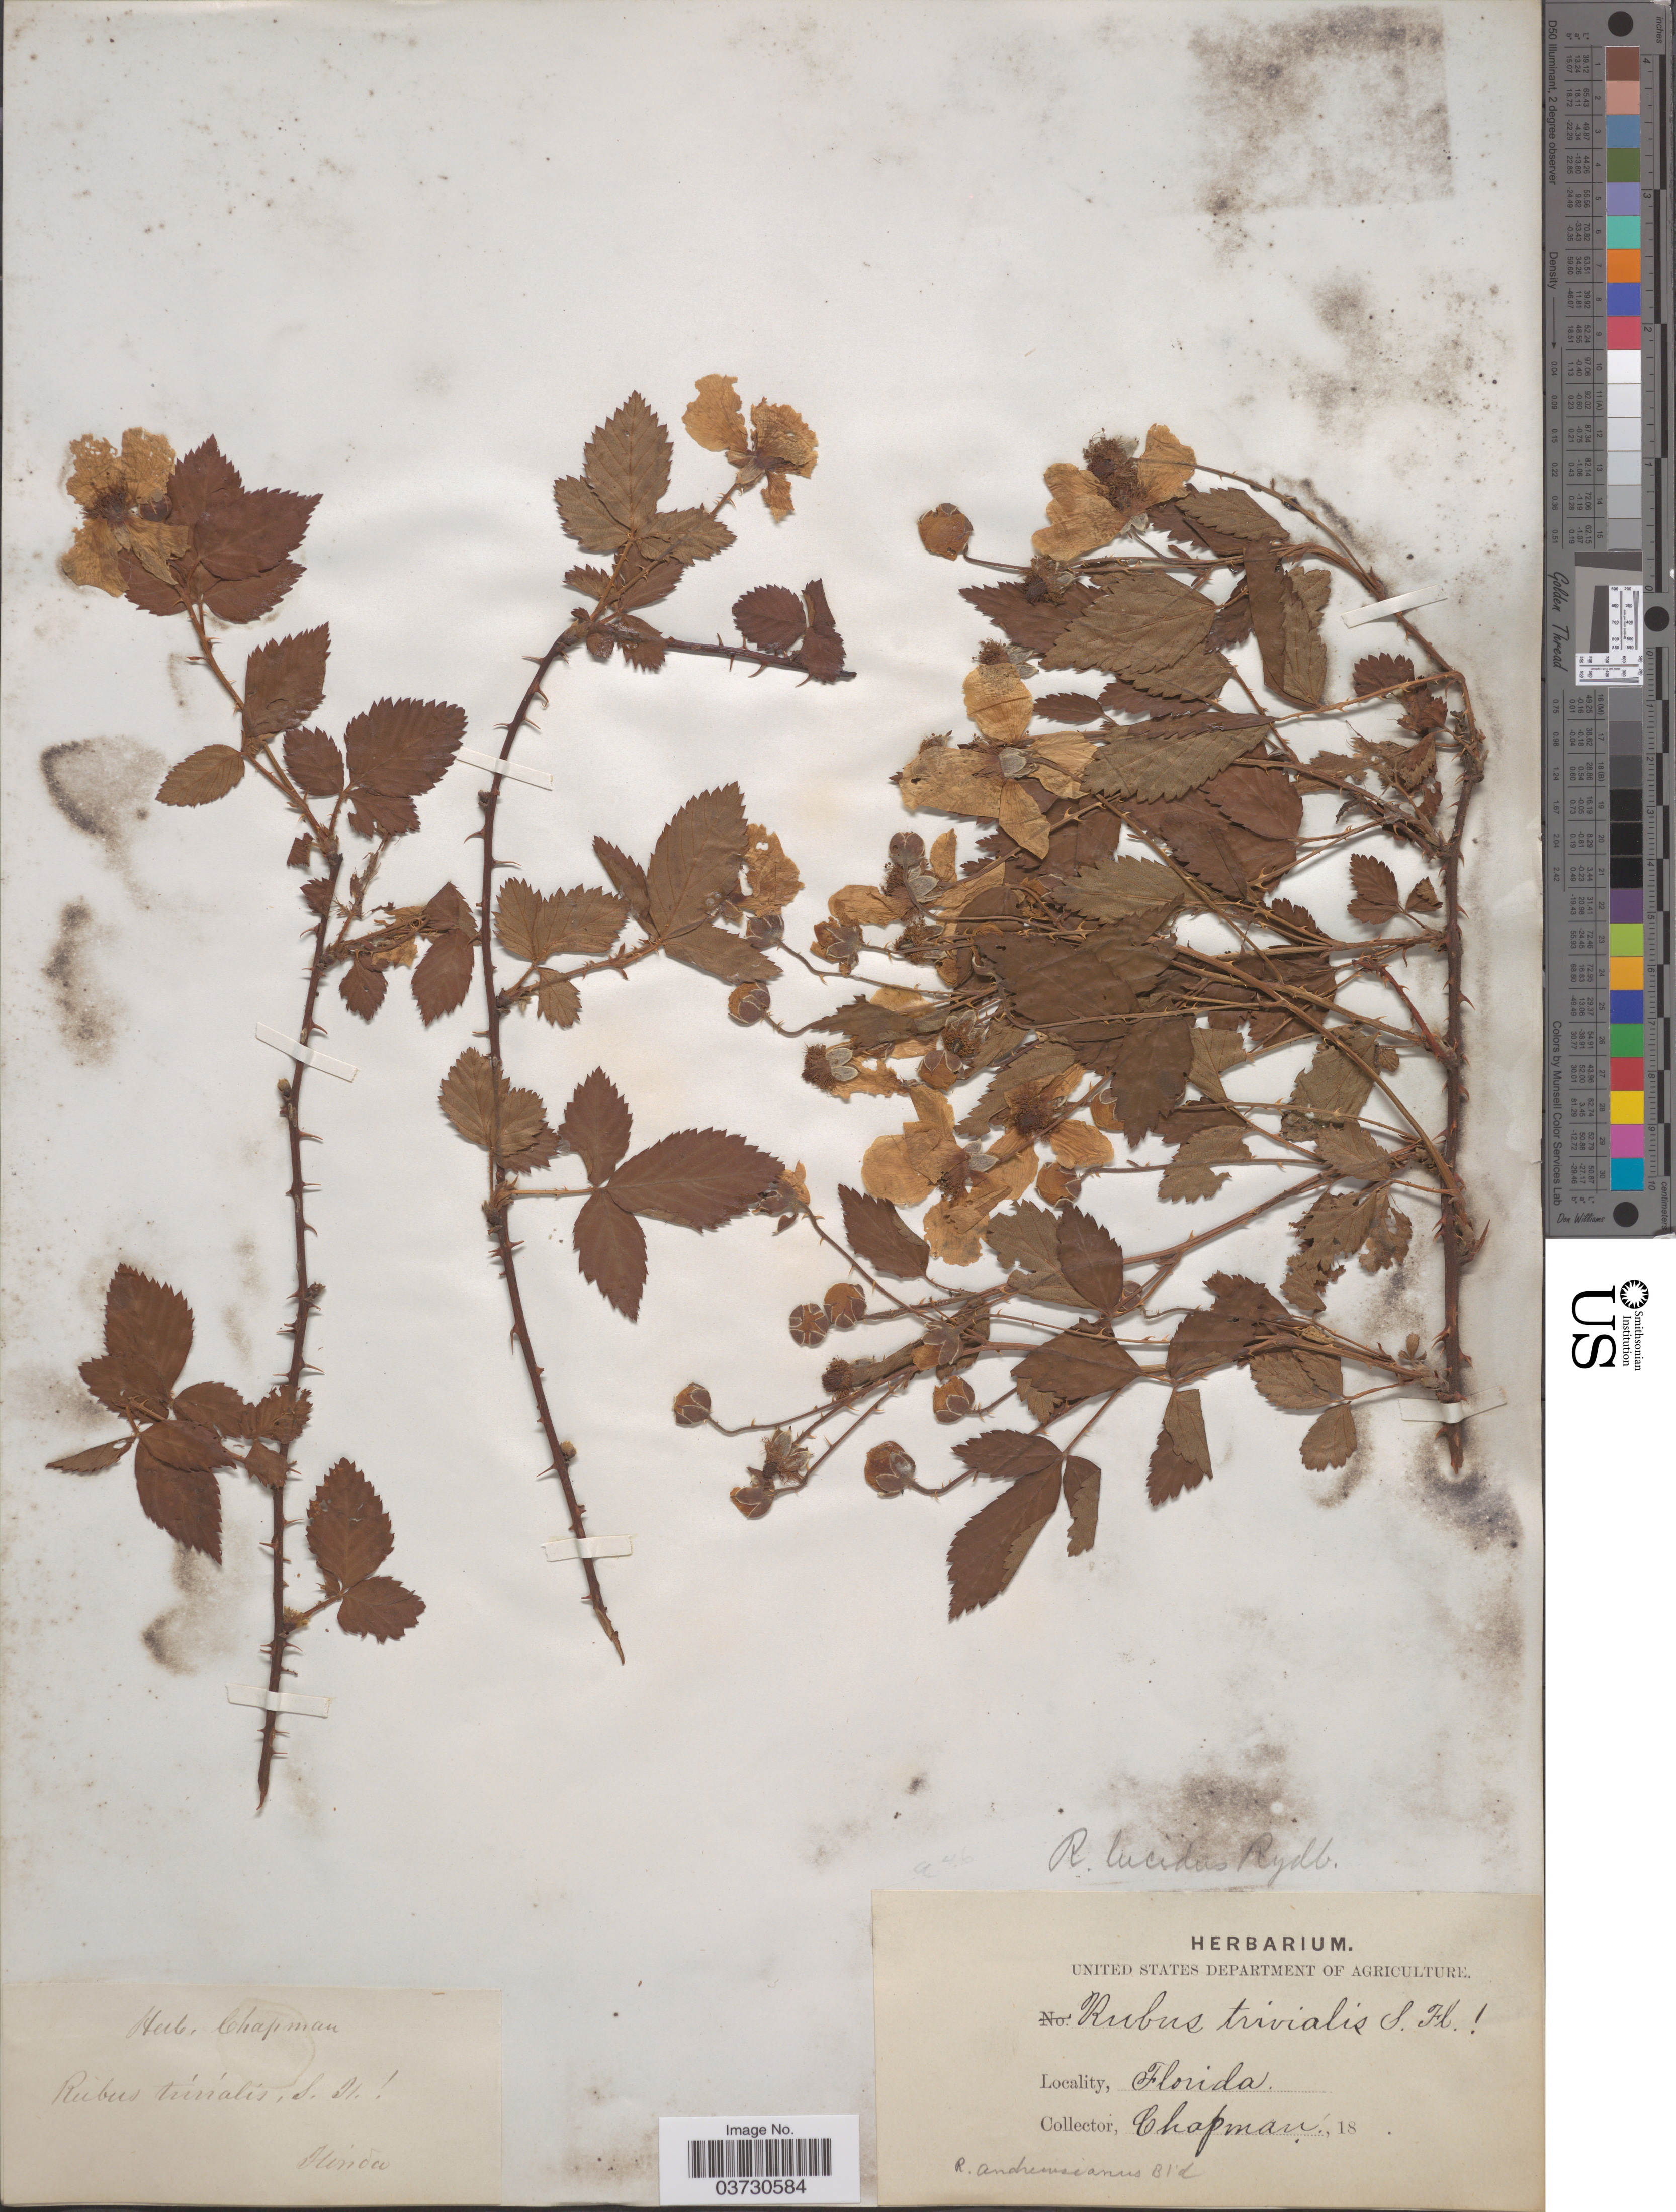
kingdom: Plantae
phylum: Tracheophyta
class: Magnoliopsida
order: Rosales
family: Rosaceae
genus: Rubus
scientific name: Rubus lucidus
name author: Rydb.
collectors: A. Chapman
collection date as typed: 18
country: United States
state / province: Florida